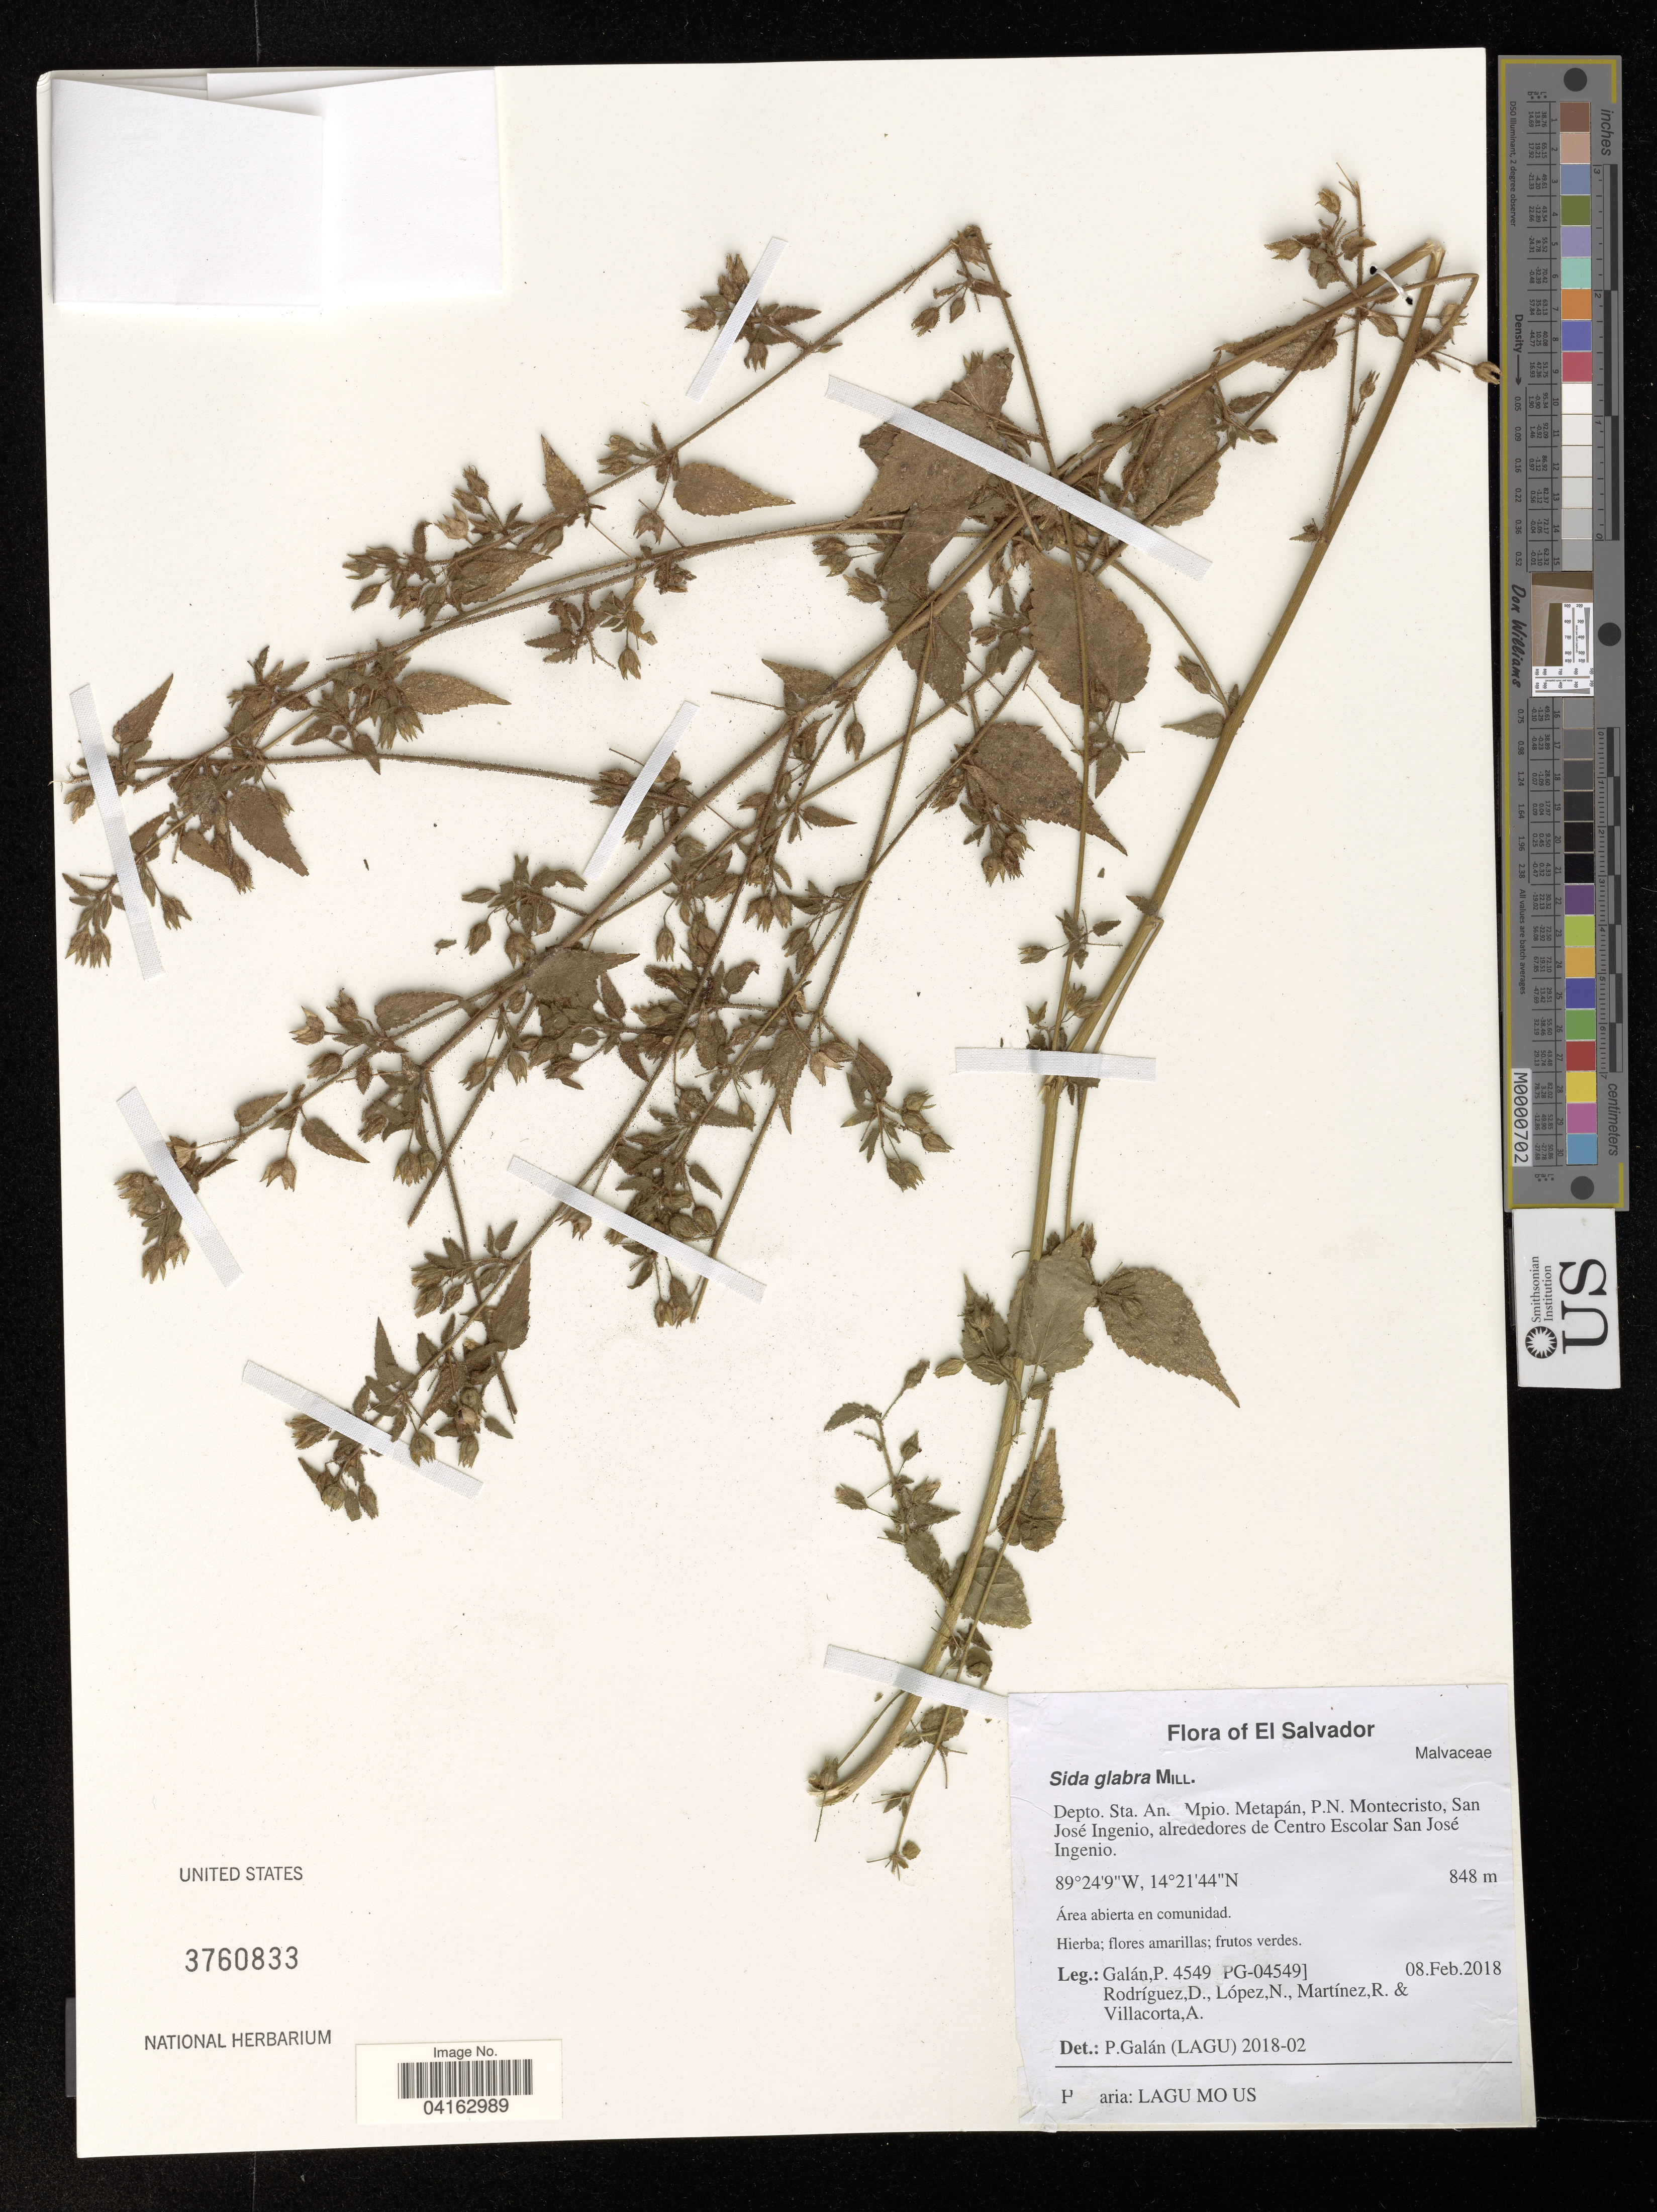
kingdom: Plantae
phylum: Tracheophyta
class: Magnoliopsida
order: Malvales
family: Malvaceae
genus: Sida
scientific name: Sida glabra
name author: Mill.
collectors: P. Galan, D. Rodriguez, N. López, R. Martinez & A. Villacorta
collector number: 4549 / PG-04549]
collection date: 2018-02-08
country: El Salvador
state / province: Santa Ana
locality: Mpio. Metapán, P.N. Montecristo, San José Ingenio, alrededores de Centro Escolar San José Ingenio.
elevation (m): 848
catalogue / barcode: US 3760833